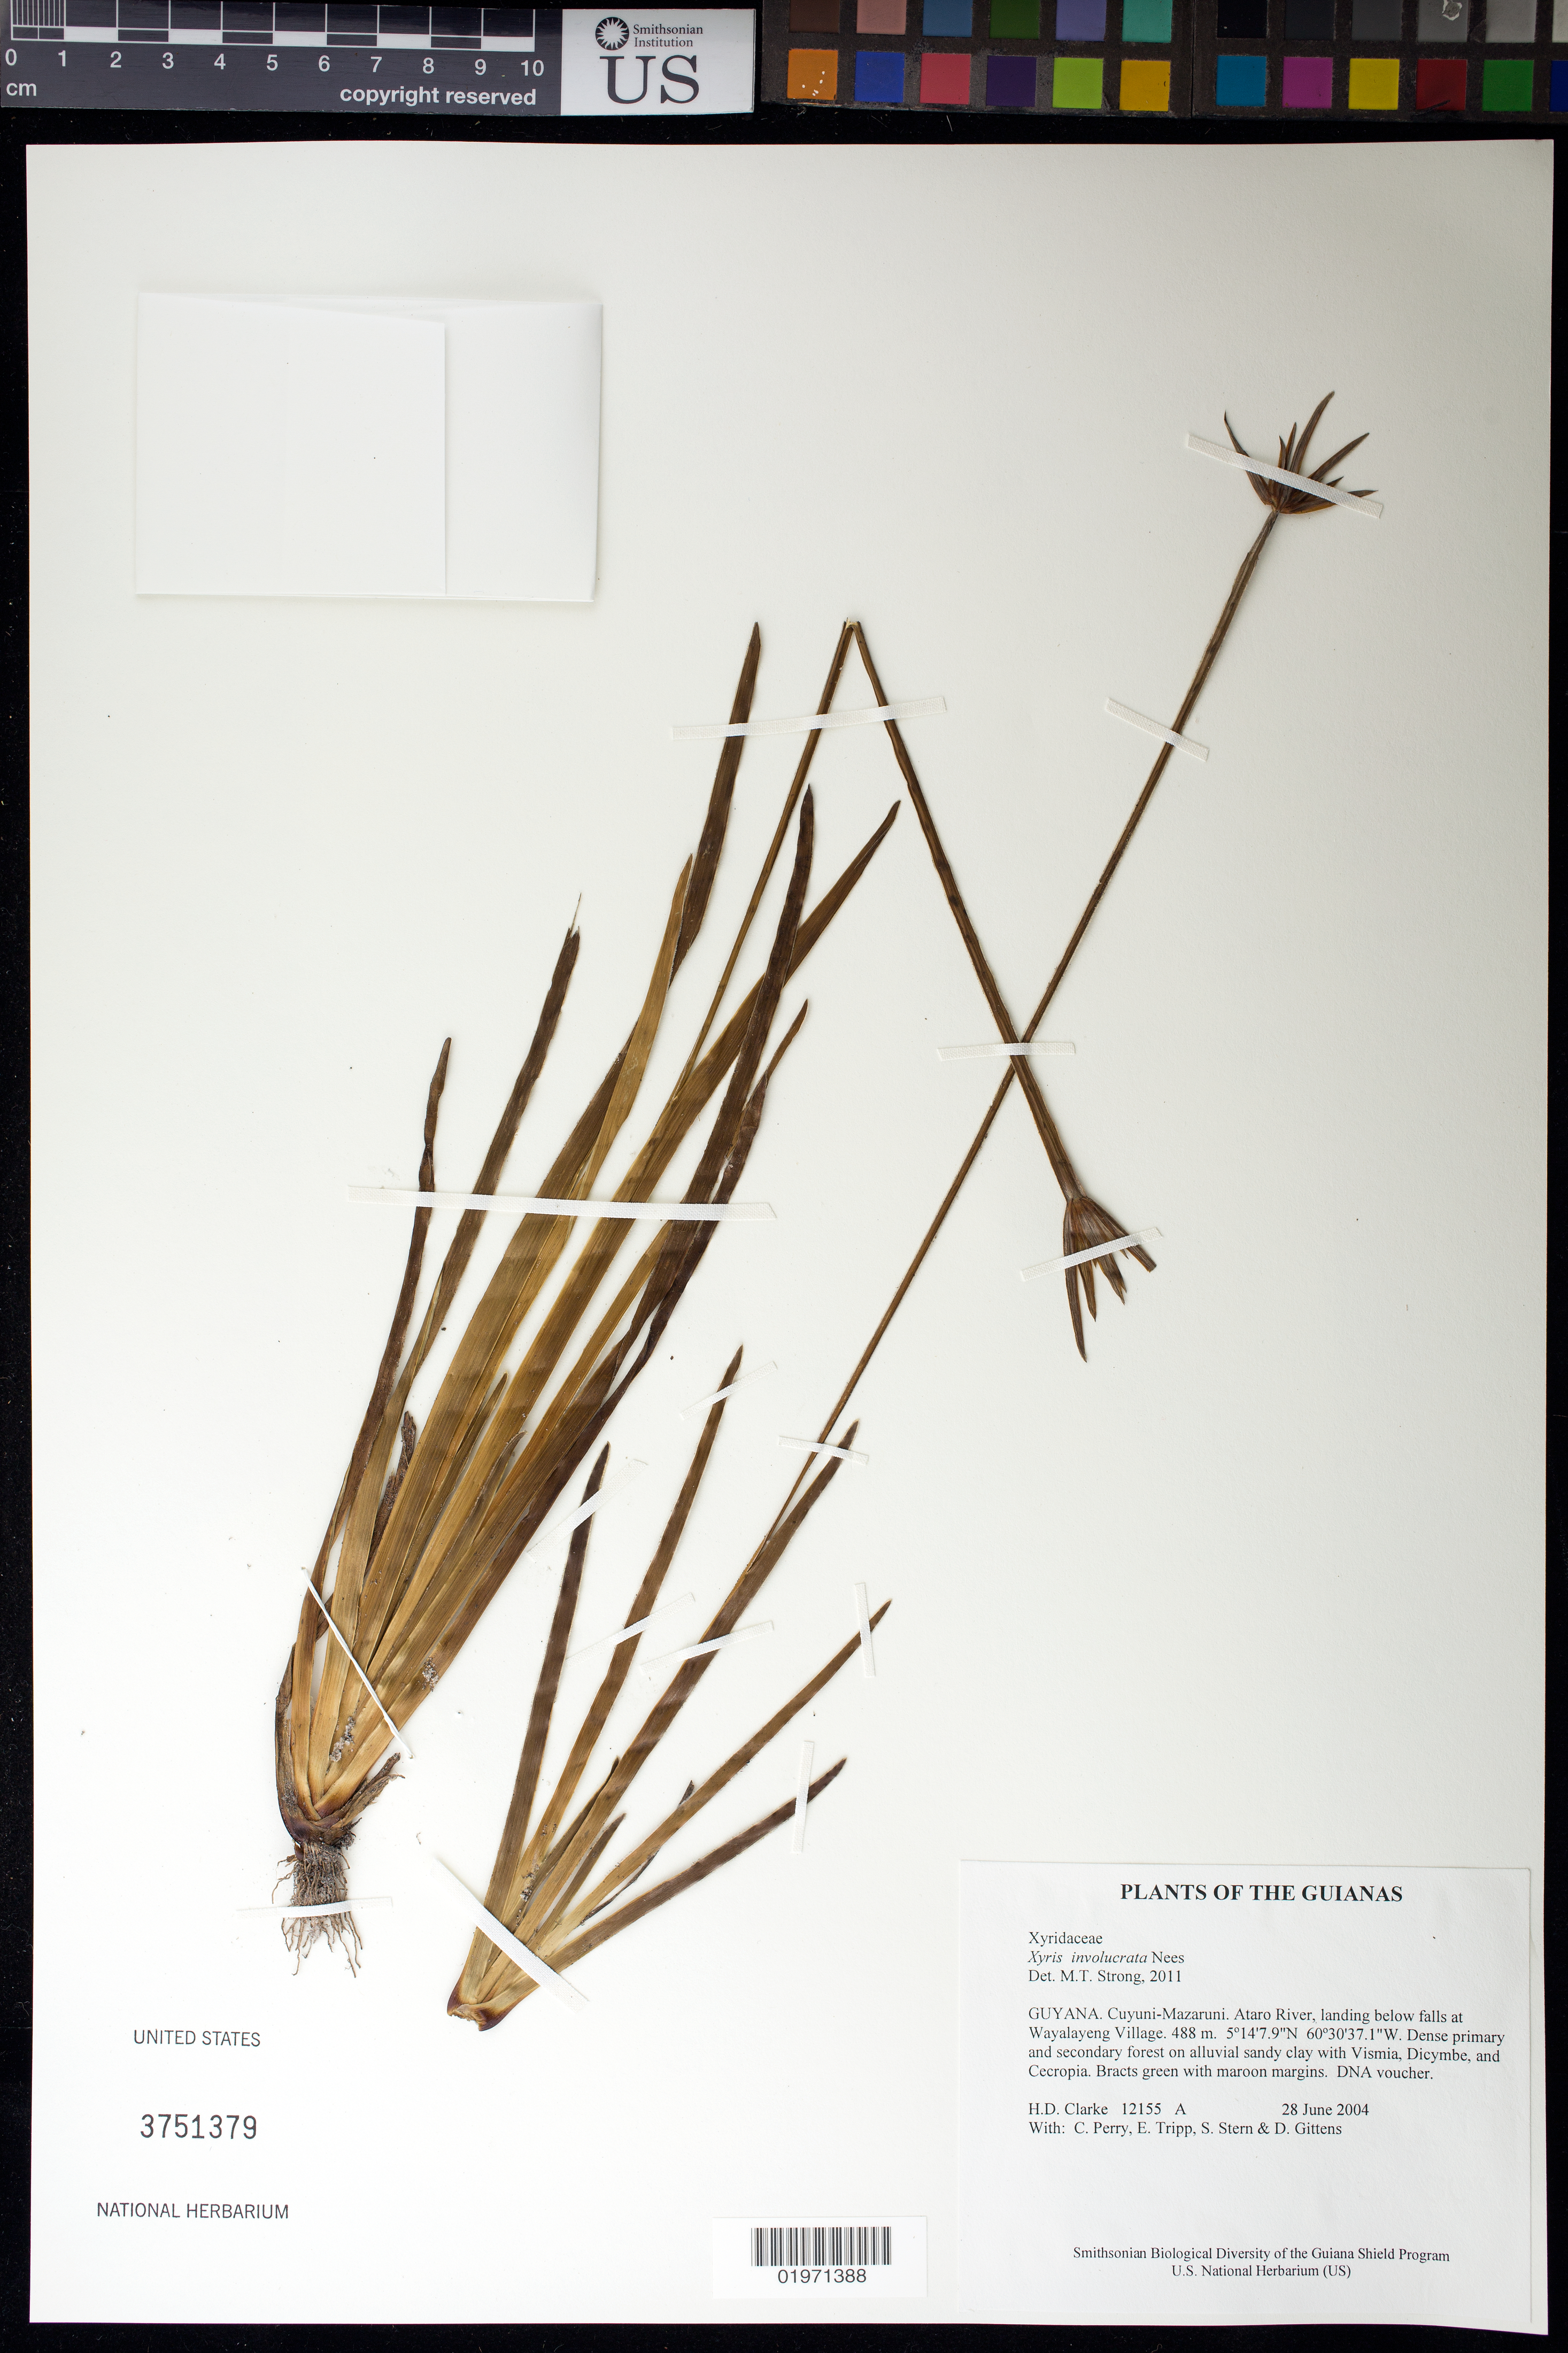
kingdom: Plantae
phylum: Tracheophyta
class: Liliopsida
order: Poales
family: Xyridaceae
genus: Xyris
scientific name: Xyris involucrata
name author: Nees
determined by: Strong, M. T., (US), Smithsonian Institution - National Museum of Natural History (UNITED STATES)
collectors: H. D. Clarke, C. Perry, E. Tripp, S. R. Stern & D. Gittens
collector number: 12155 A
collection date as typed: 28 June 2004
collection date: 2004-06-28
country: Guyana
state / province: Cuyuni-Mazaruni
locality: Ataro River, landing below falls at Wayalayeng Village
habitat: Dense primary and secondary forest on alluvial sandy clay with Vismia, Dicymbe, and Cecropia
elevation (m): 488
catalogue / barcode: US 3751379